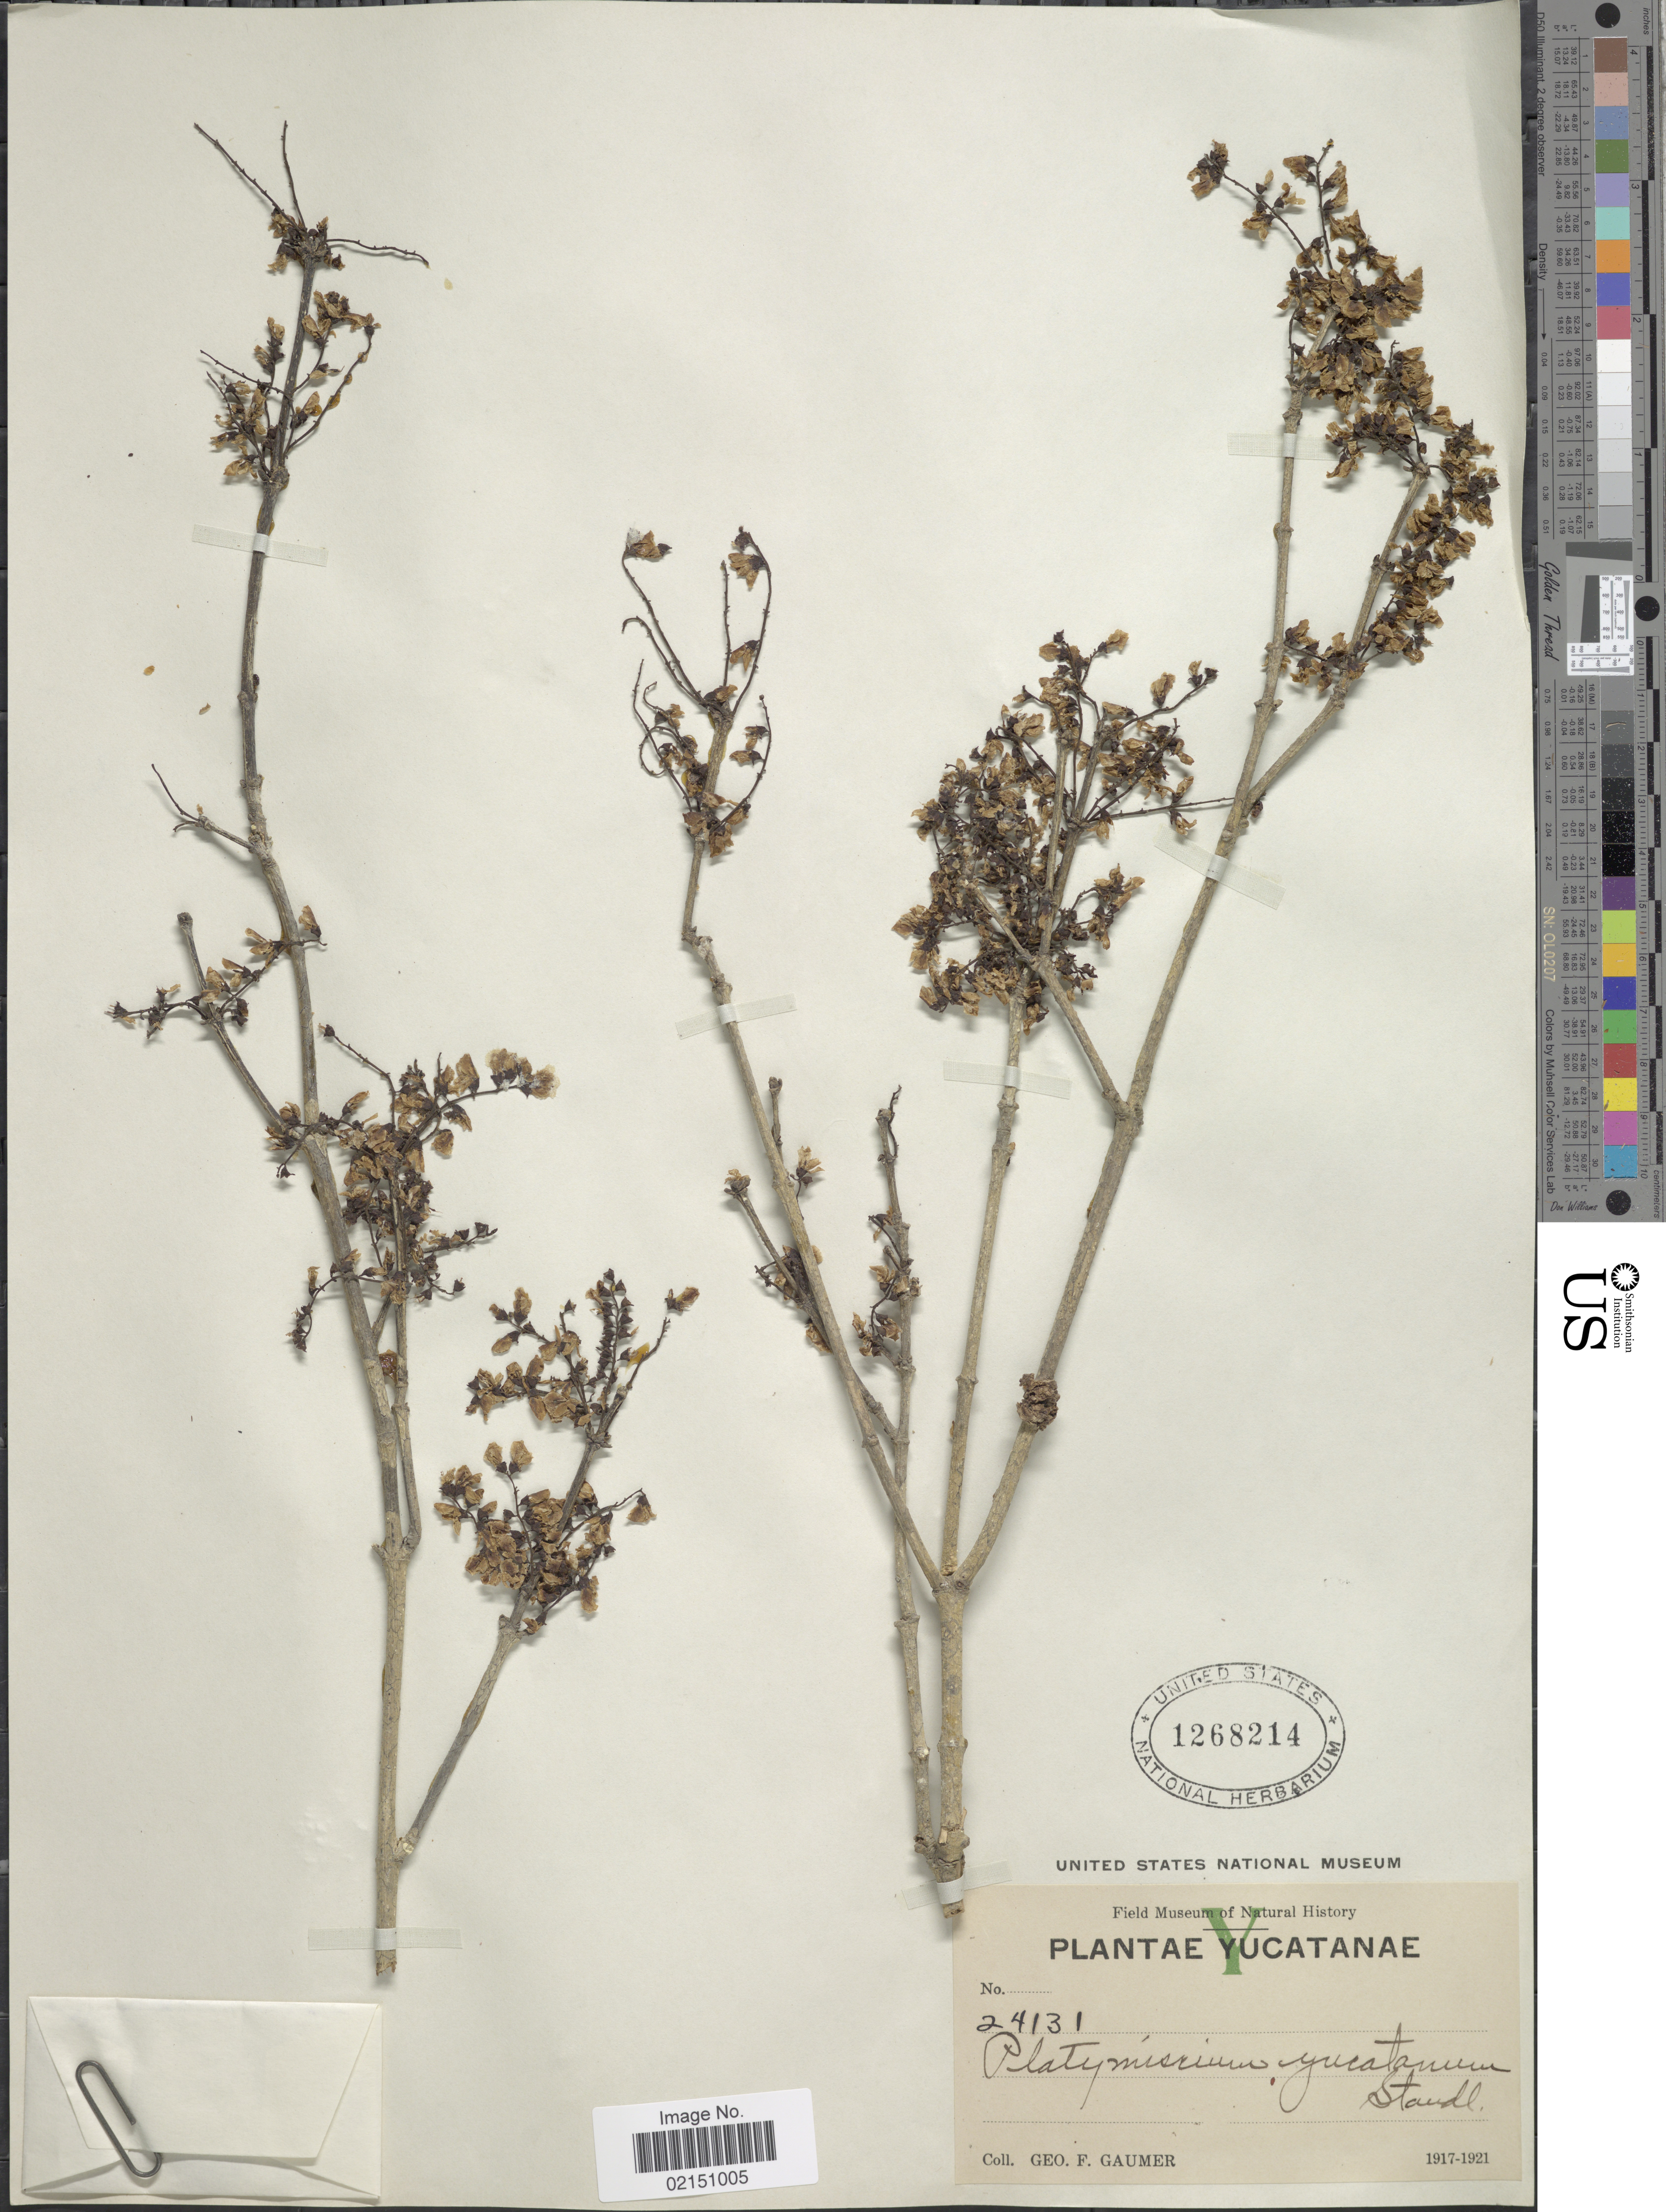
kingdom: Plantae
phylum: Tracheophyta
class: Magnoliopsida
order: Fabales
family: Fabaceae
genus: Platymiscium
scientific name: Platymiscium yucatanum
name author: Standl.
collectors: G. F. Gaumer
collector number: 24131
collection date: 1917/1921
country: Mexico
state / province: Yucatán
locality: Yucatanae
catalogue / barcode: US 1268214